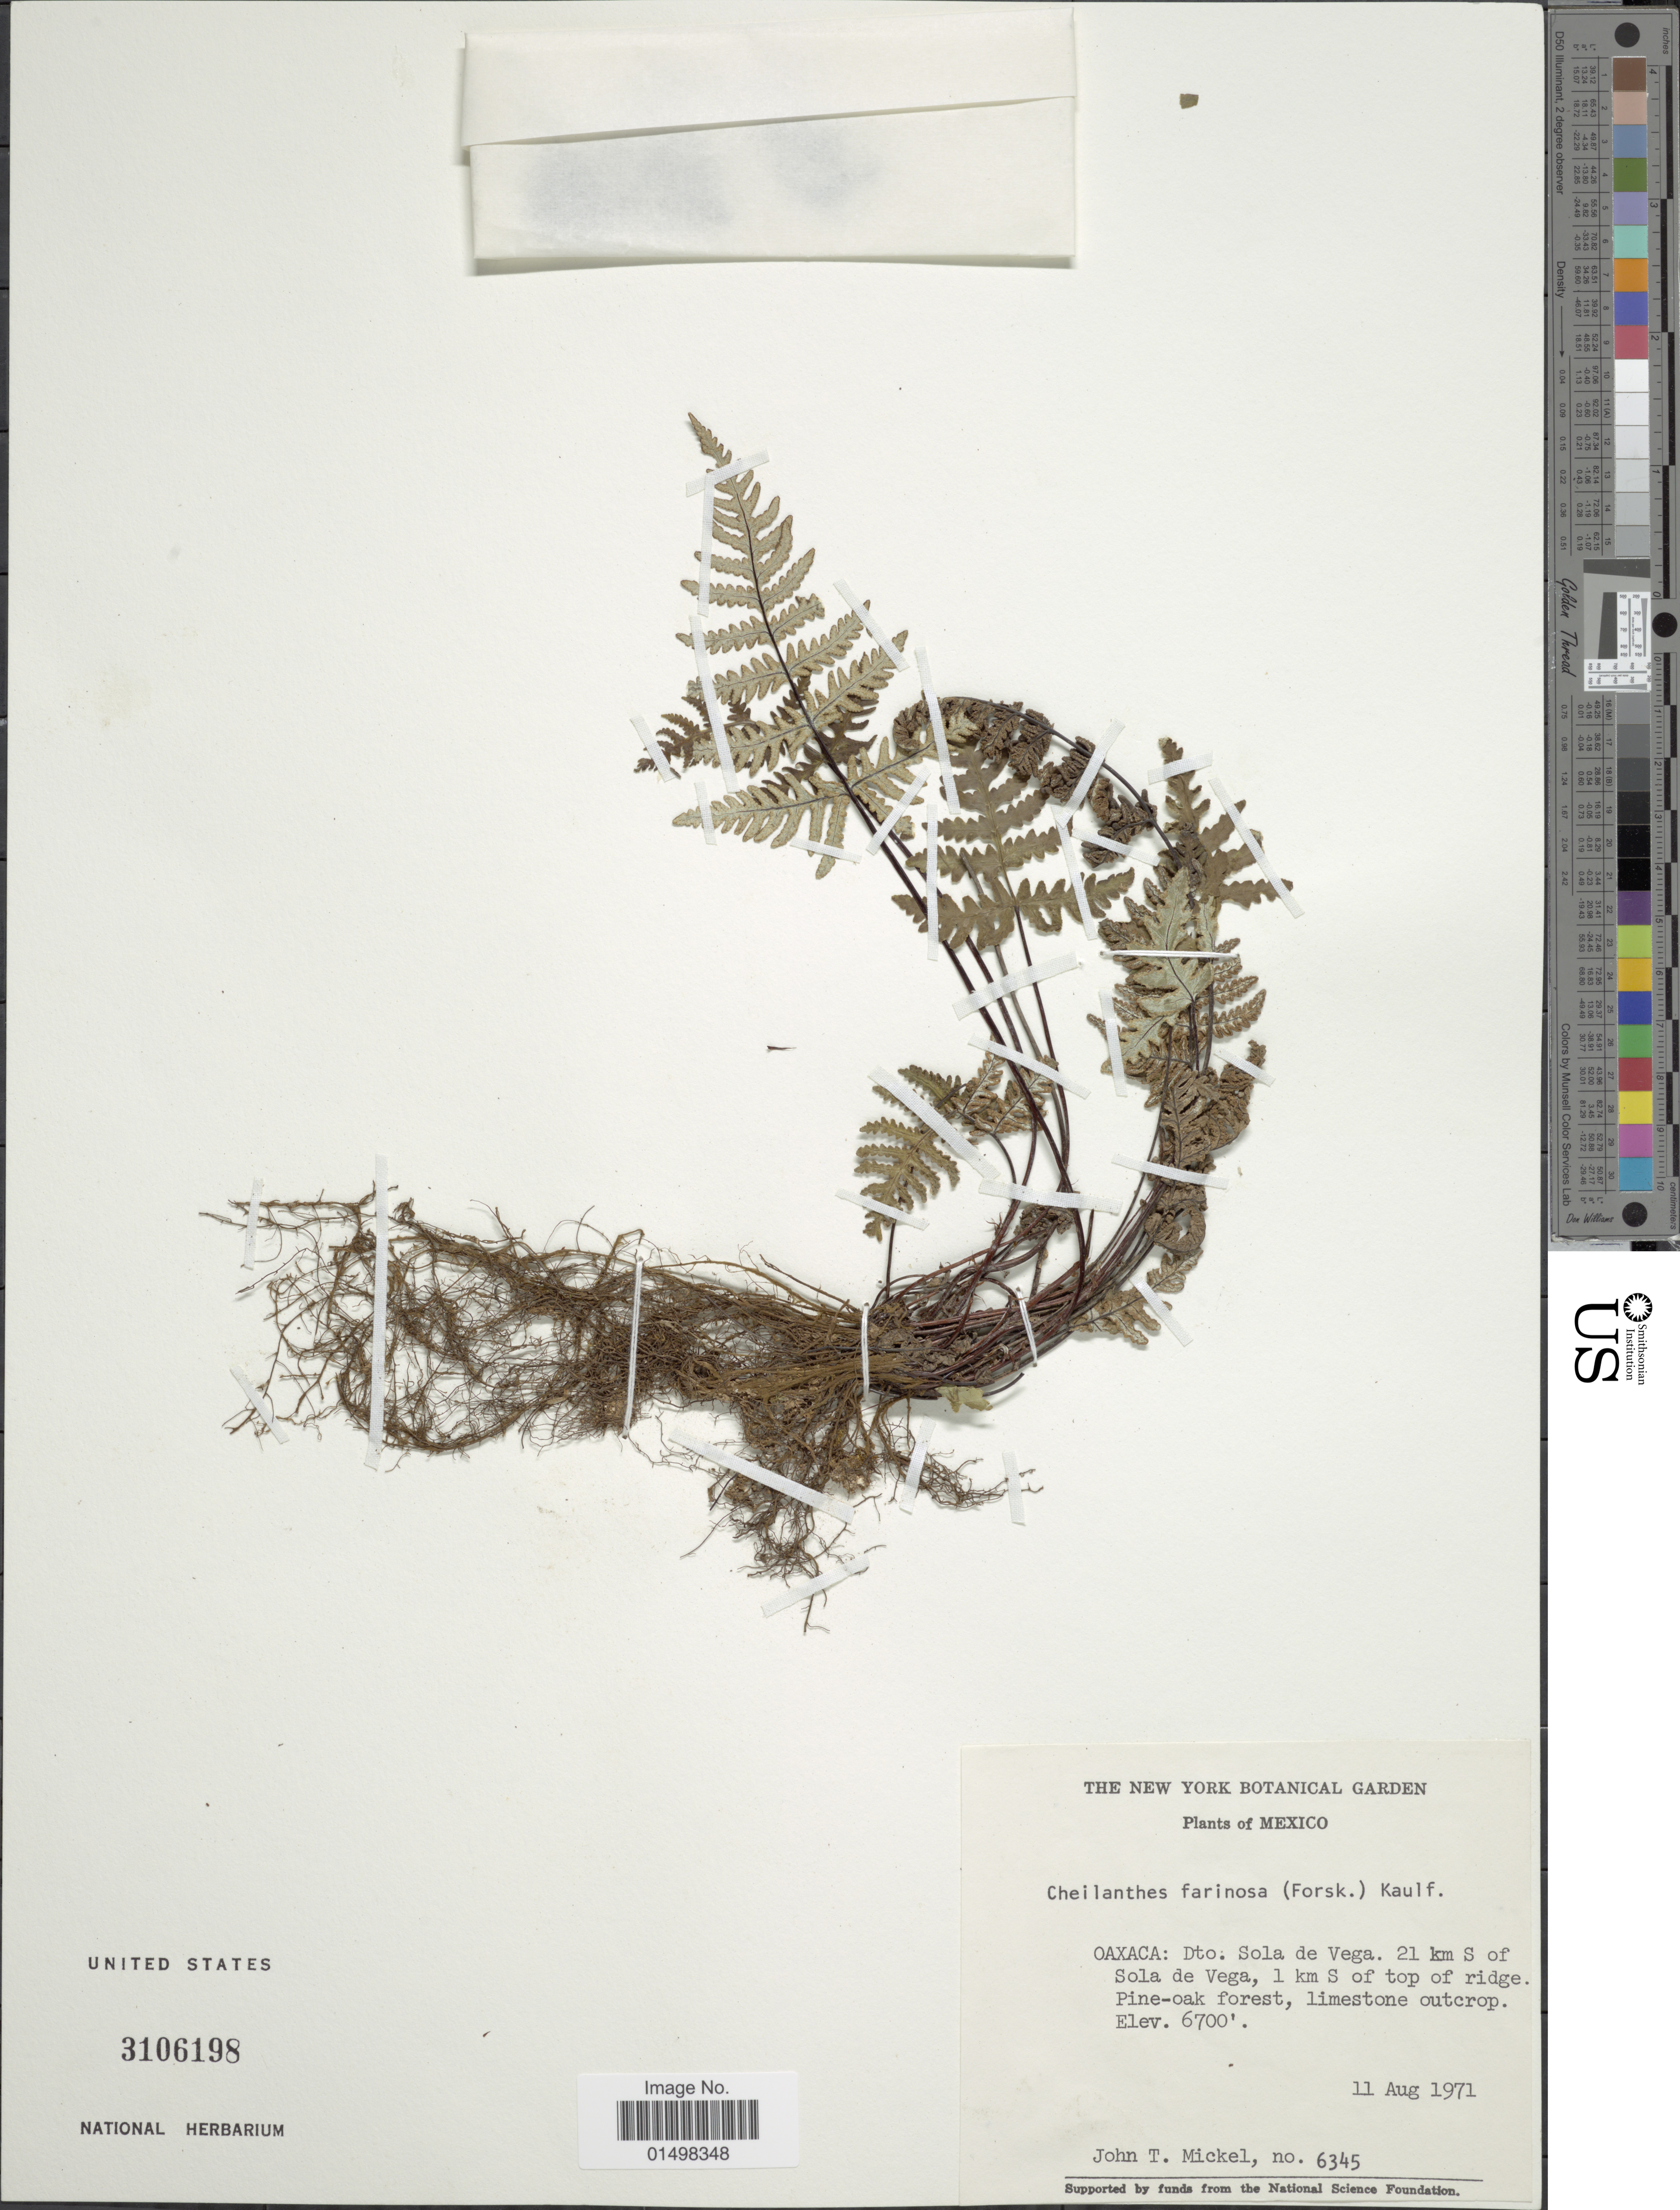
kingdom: Plantae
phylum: Tracheophyta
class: Polypodiopsida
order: Polypodiales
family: Pteridaceae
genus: Aleuritopteris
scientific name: Aleuritopteris farinosa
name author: (Forssk.) Fée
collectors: J. T. Mickel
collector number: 6345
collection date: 1971-08-11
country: Mexico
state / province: Oaxaca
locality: Dto. Sola de vega. 21 km S of Sola de Vega, 1 km S of top of ridge.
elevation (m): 2042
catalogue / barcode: US 3106198